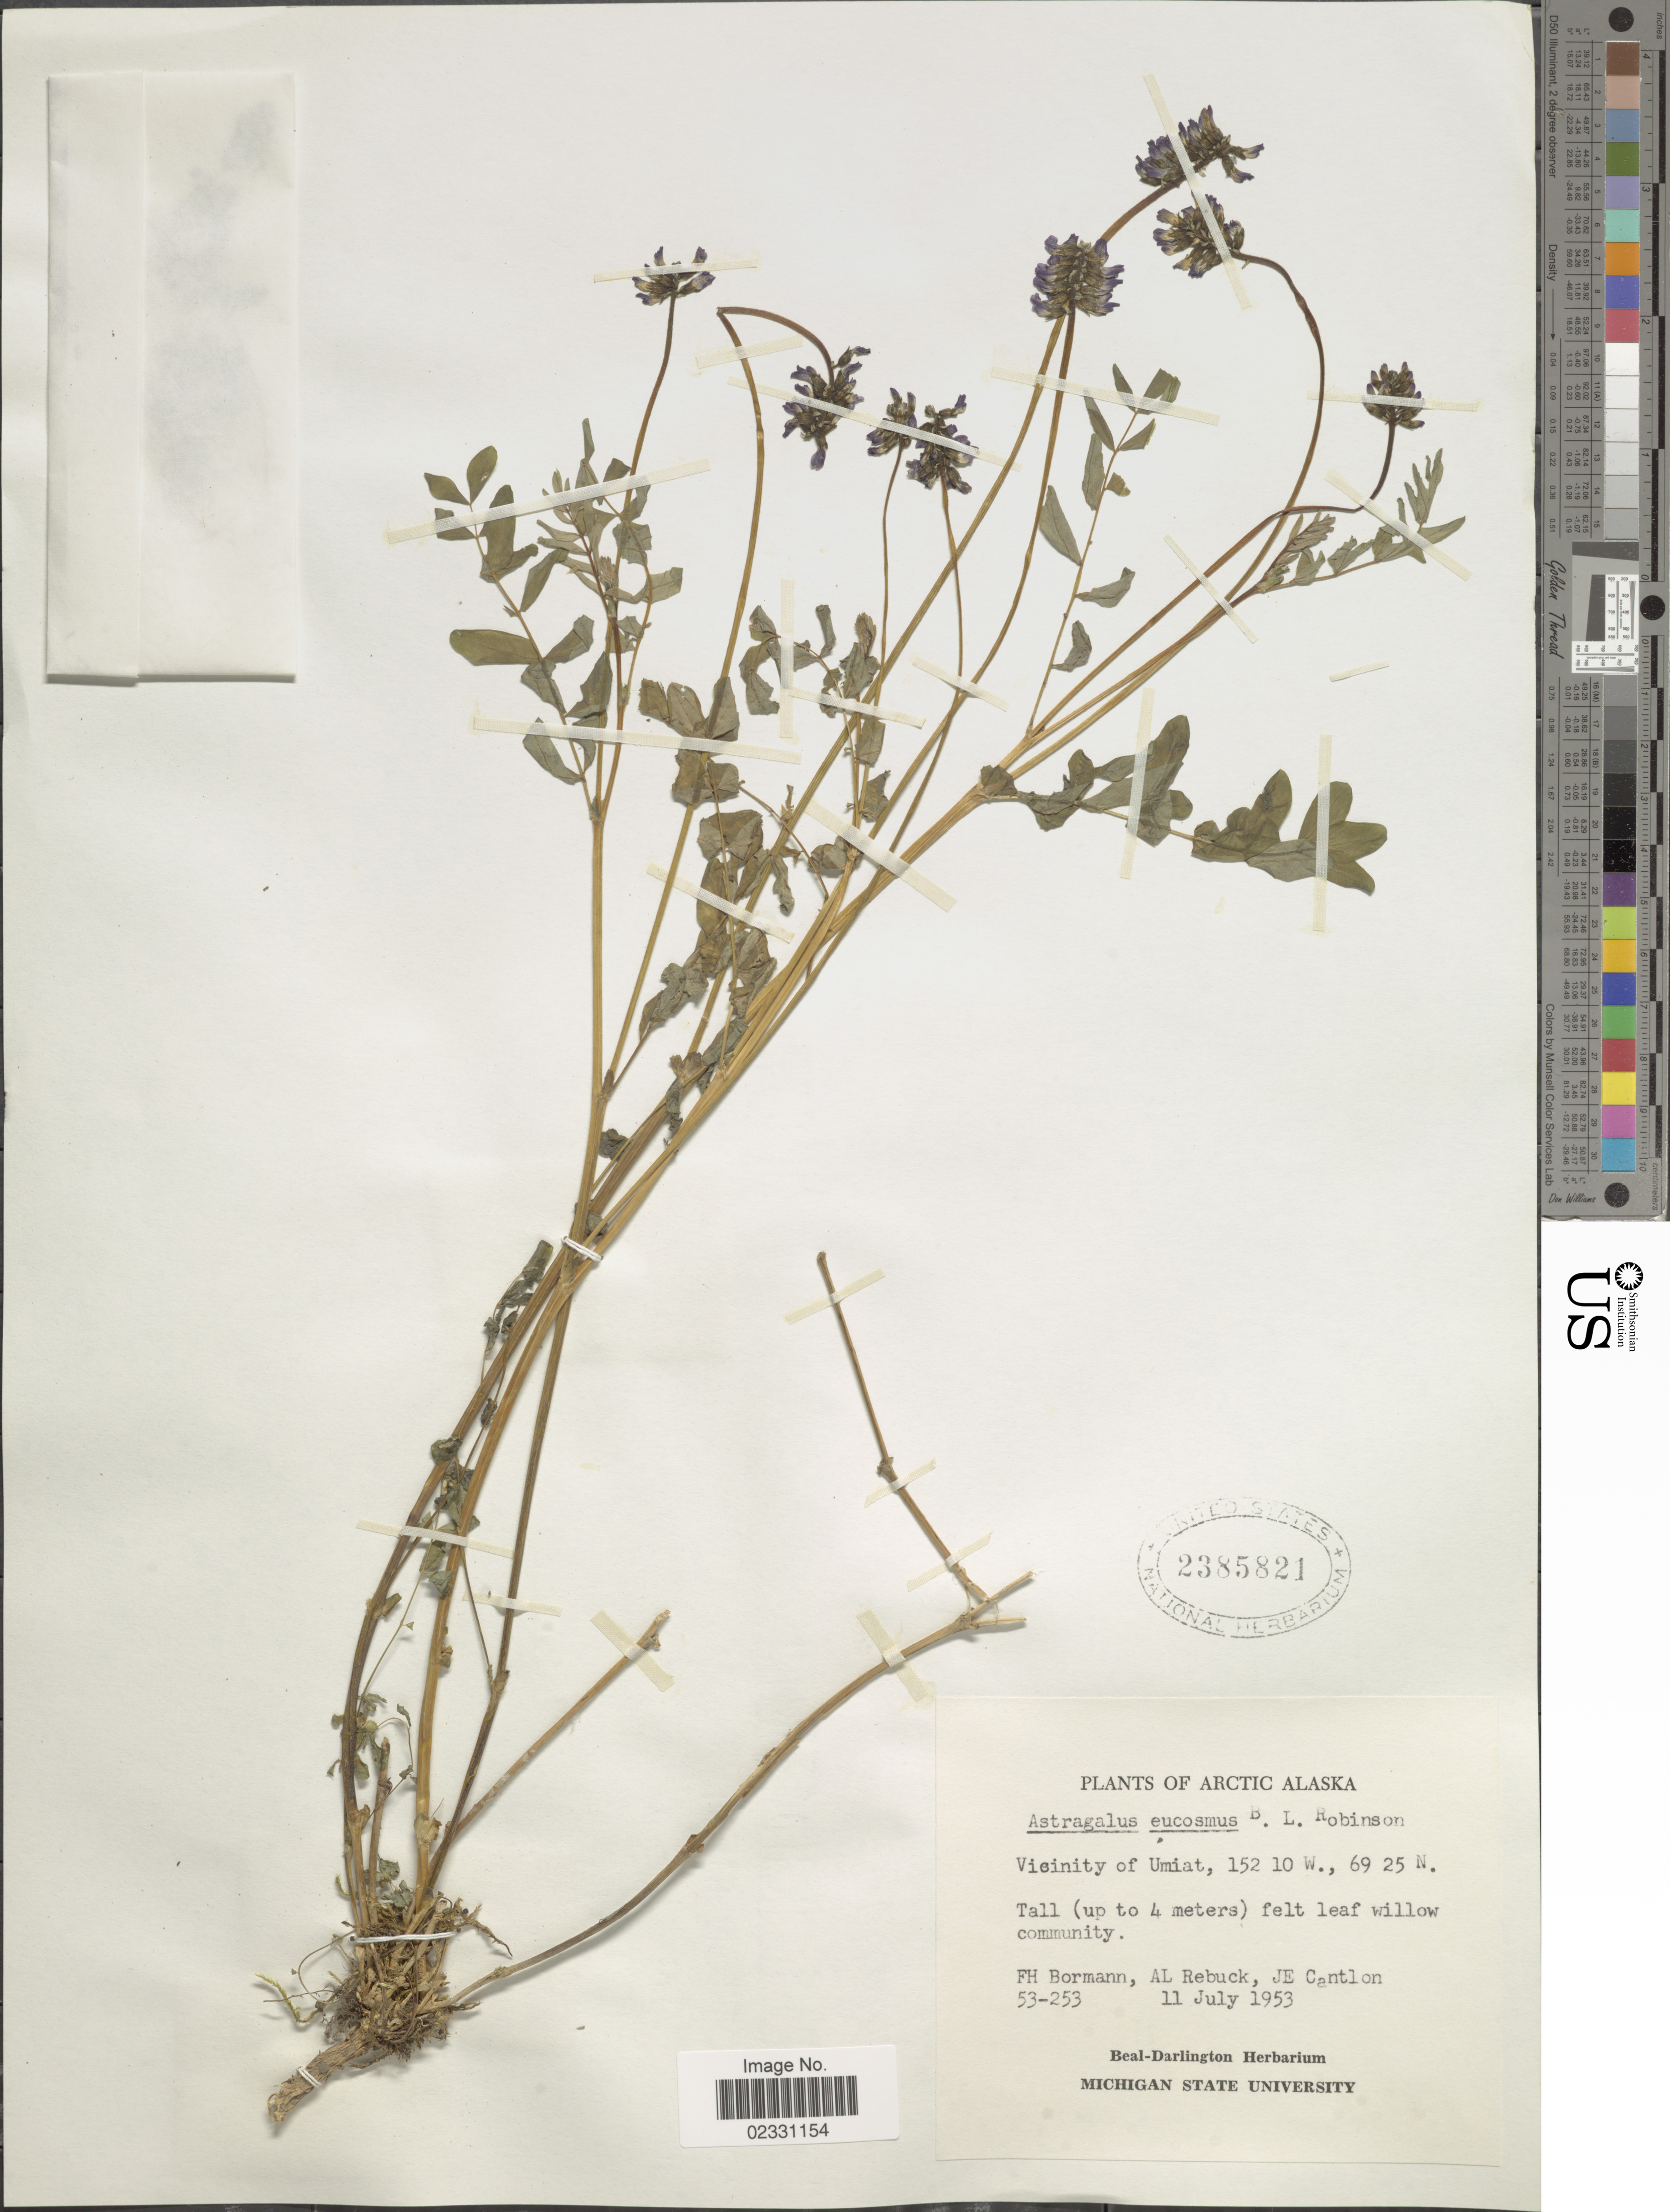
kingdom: Plantae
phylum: Tracheophyta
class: Magnoliopsida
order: Fabales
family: Fabaceae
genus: Astragalus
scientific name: Astragalus eucosmus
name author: B.L. Rob.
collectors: F. Bormann, A. Rebuck & J. Cantlon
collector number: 53-253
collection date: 1953-07-11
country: United States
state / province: Alaska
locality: Arctic Alaska. Vicinity of Umiat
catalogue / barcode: US 2385821